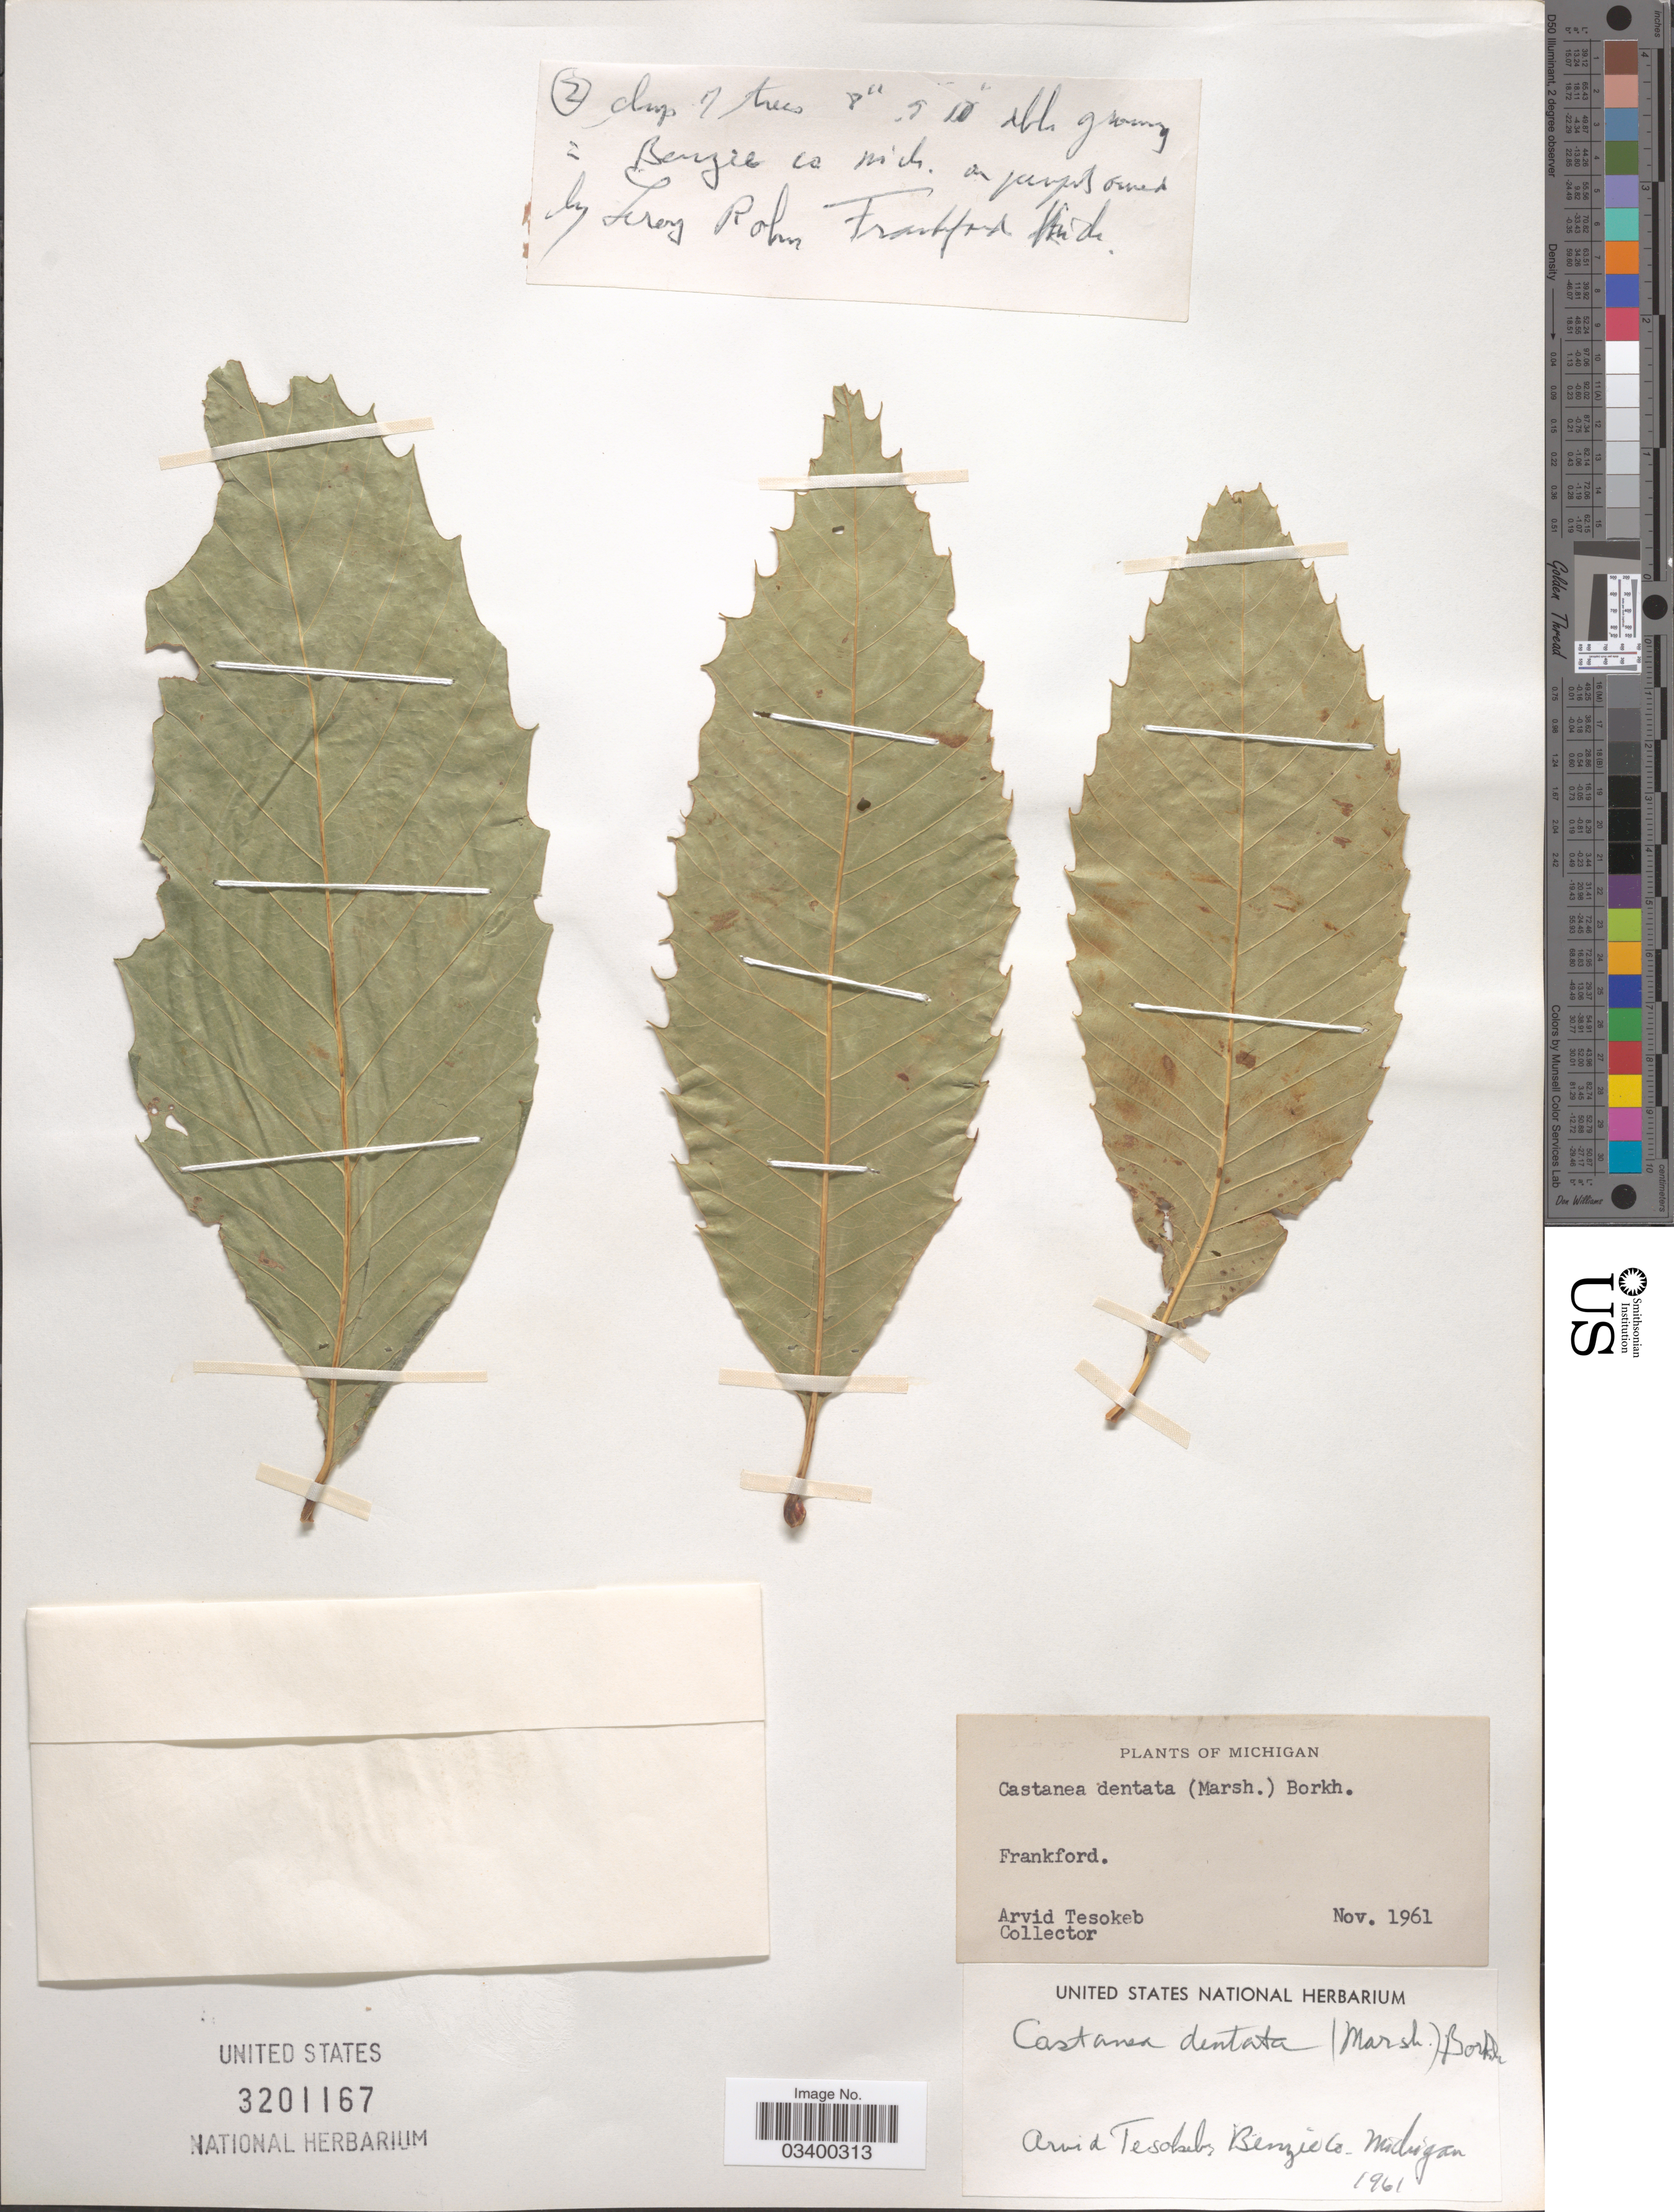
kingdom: Plantae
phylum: Tracheophyta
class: Magnoliopsida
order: Fagales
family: Fagaceae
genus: Castanea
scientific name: Castanea dentata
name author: (Marshall) Borkh.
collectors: A. Tesokeb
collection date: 1961-11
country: United States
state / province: Michigan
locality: Benzie Co. [unsure placement] Frankford.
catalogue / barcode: US 3201167